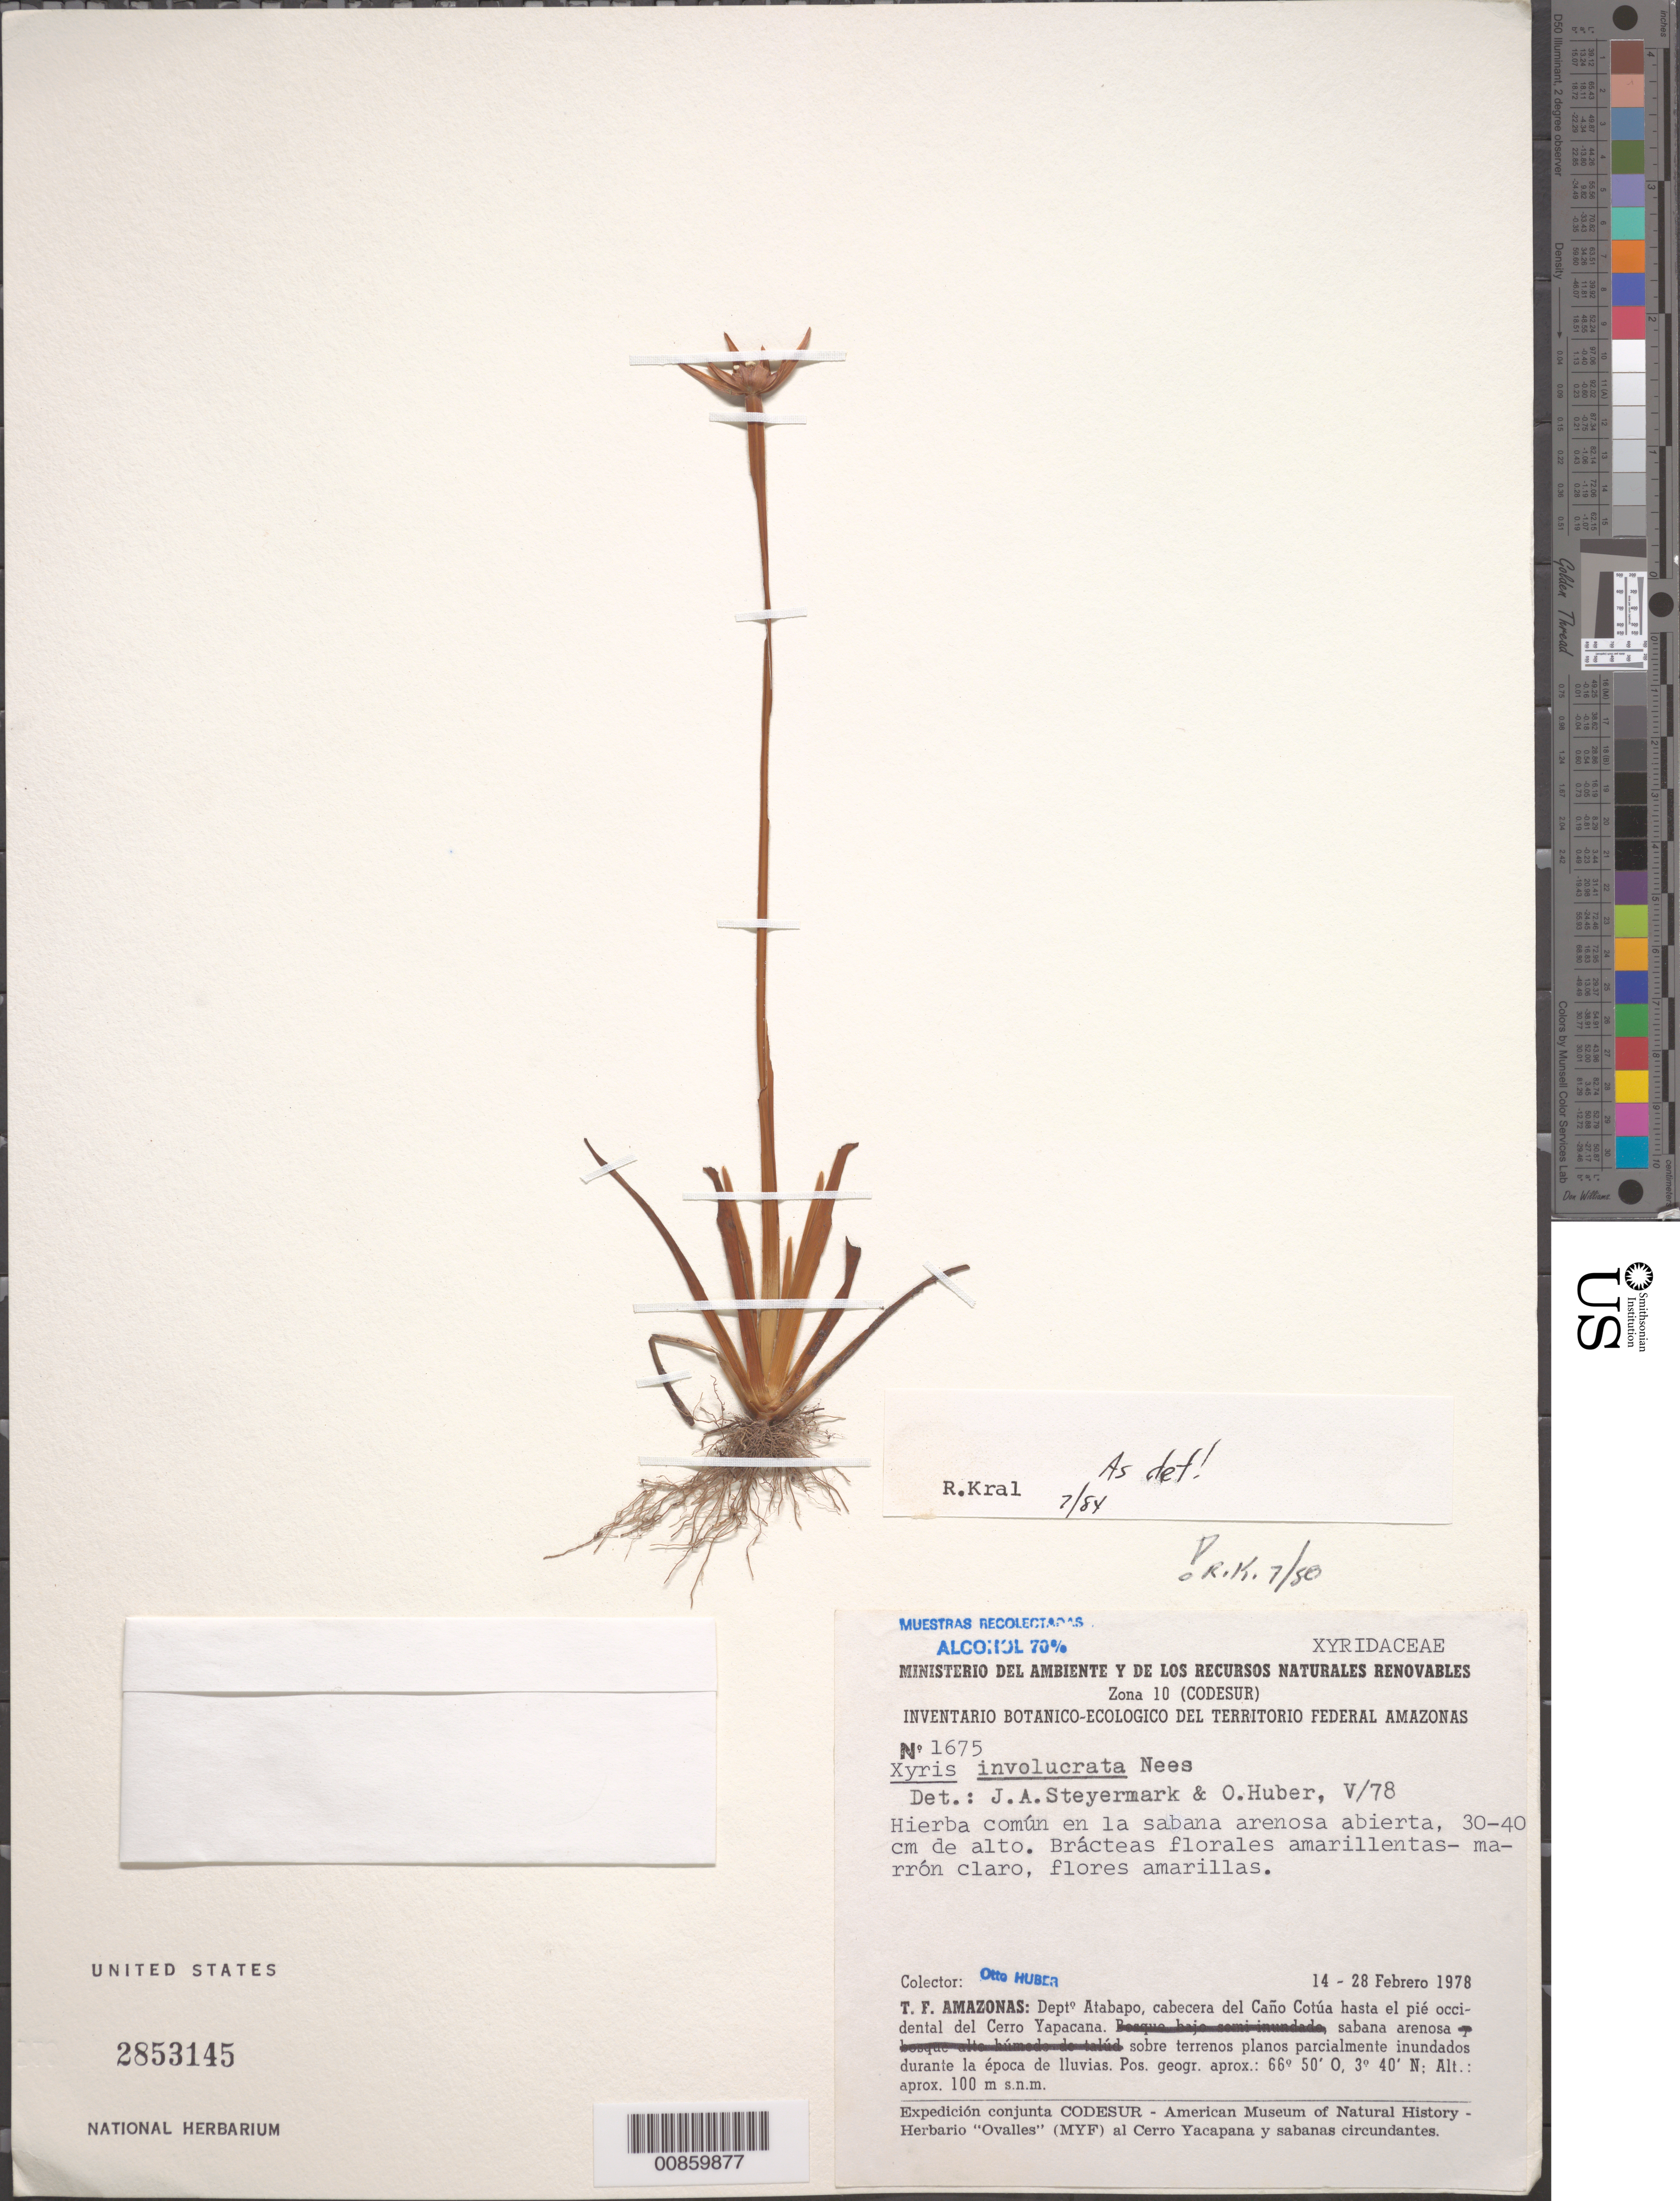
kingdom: Plantae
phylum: Tracheophyta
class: Liliopsida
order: Poales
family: Xyridaceae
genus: Xyris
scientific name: Xyris involucrata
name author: Nees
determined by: Kral, Robert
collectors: O. Huber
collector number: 1675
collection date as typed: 14-Feb-78 to 28-Feb-78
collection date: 1978-02-14/1978-02-28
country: Venezuela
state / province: Amazonas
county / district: Atabapo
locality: Caño Cotúa hasta el pié occidental del Cerro Yapacána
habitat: Sabana arenosa abierta; sabana arenosa sobre terrenos planos parcialmente inundados durante la época de lluvias.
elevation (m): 100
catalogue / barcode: US 2853145